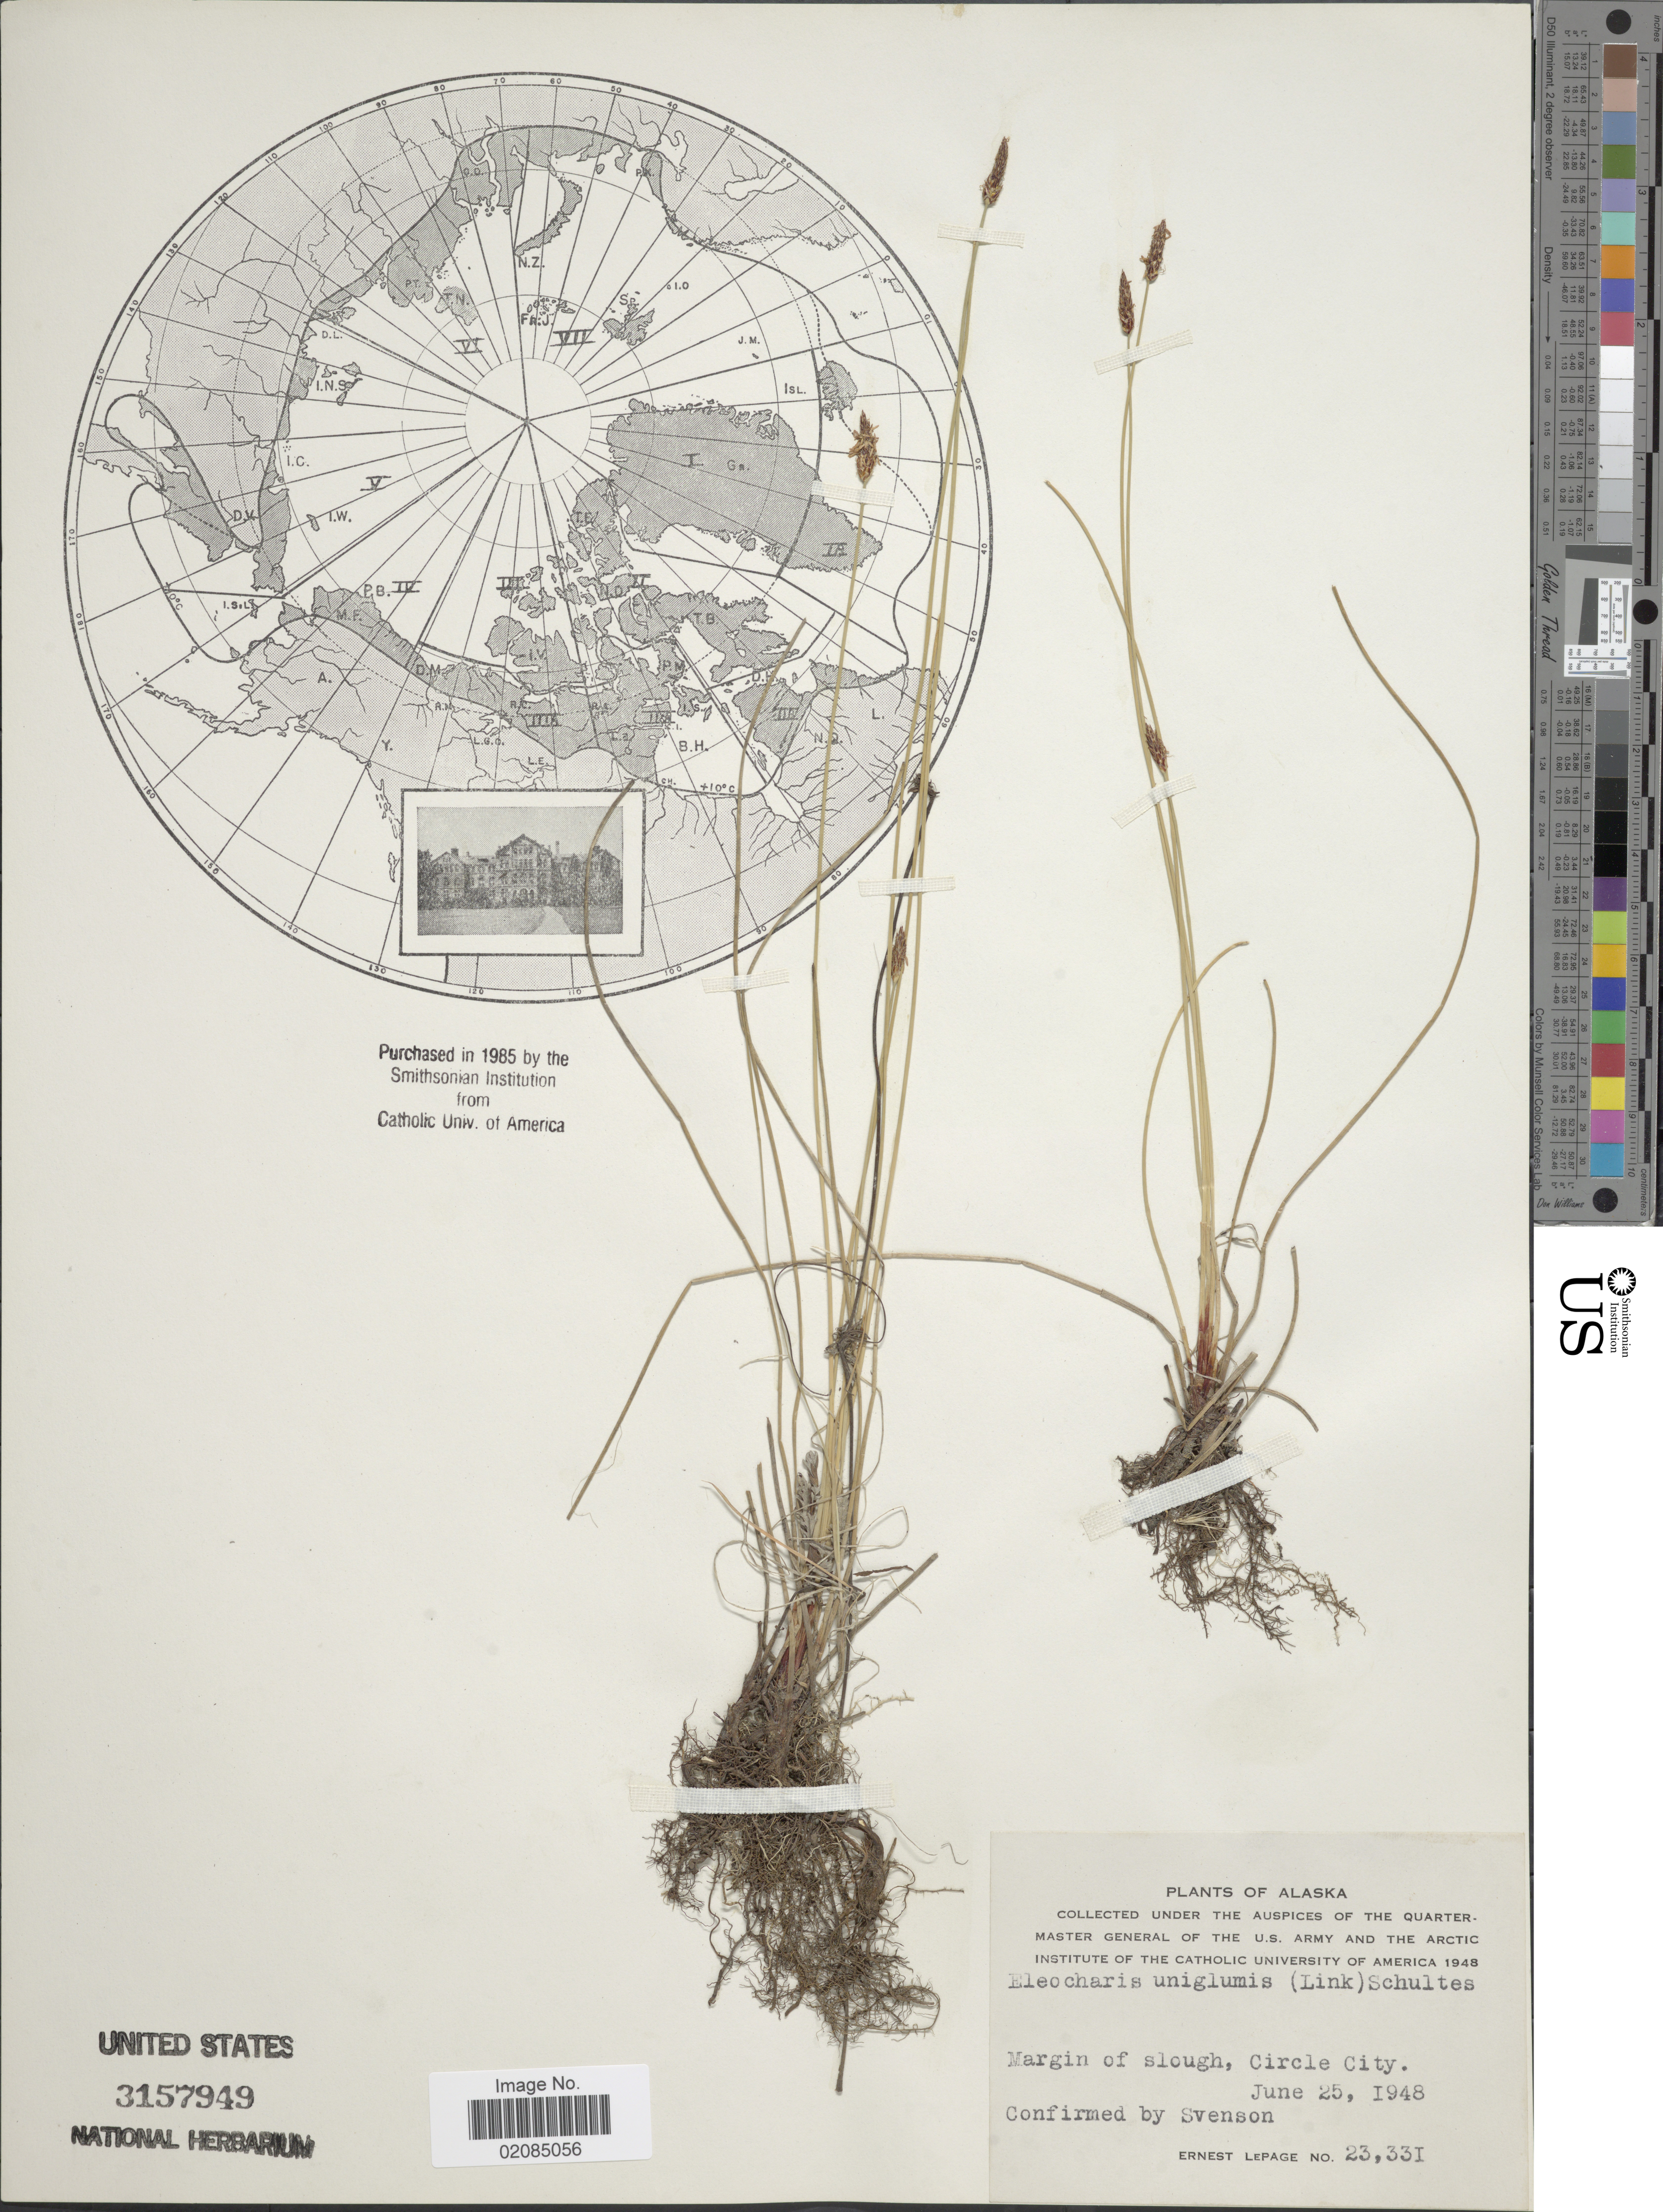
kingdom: Plantae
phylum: Tracheophyta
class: Liliopsida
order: Poales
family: Cyperaceae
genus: Eleocharis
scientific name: Eleocharis uniglumis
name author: (Link) Schult.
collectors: E. Lepage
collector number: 23331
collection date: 1948-06-25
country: United States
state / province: Alaska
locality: Margin of slough, Circle City.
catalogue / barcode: US 3157949